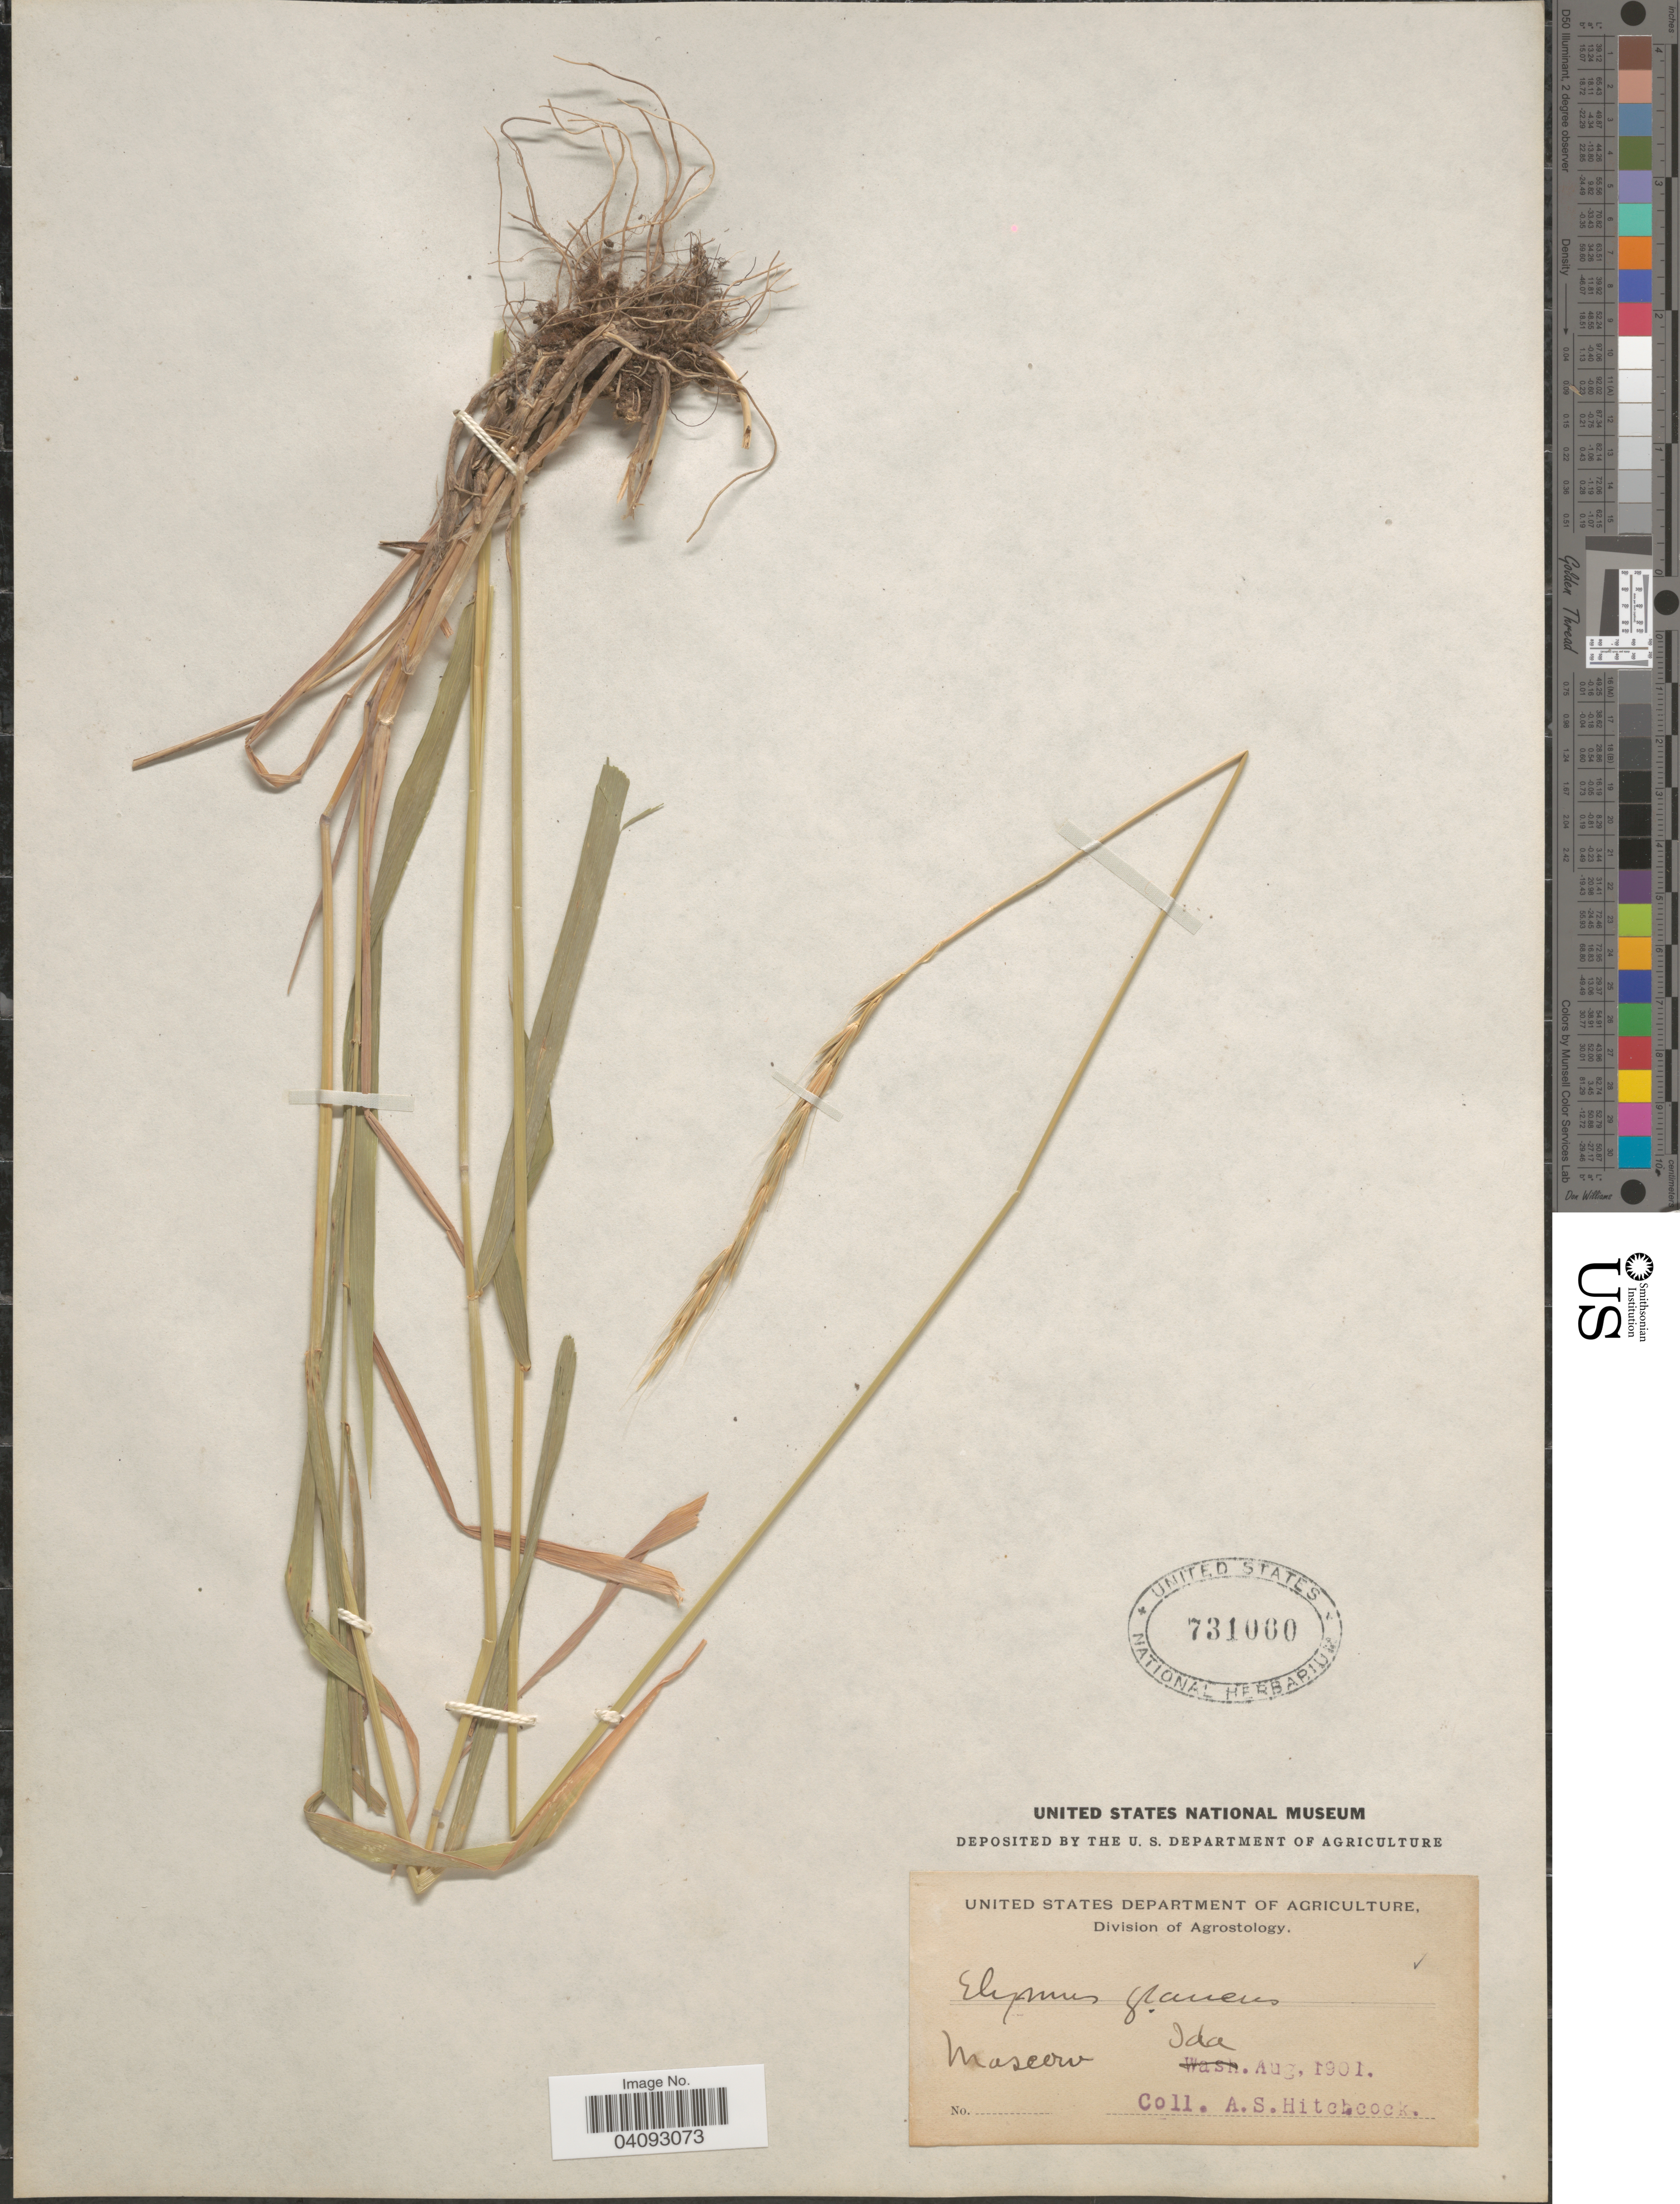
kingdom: Plantae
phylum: Tracheophyta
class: Liliopsida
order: Poales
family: Poaceae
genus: Elymus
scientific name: Elymus glaucus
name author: Buckley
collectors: A. S. Hitchcock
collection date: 1901-08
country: United States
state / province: Idaho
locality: Moscow.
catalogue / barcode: US 731060